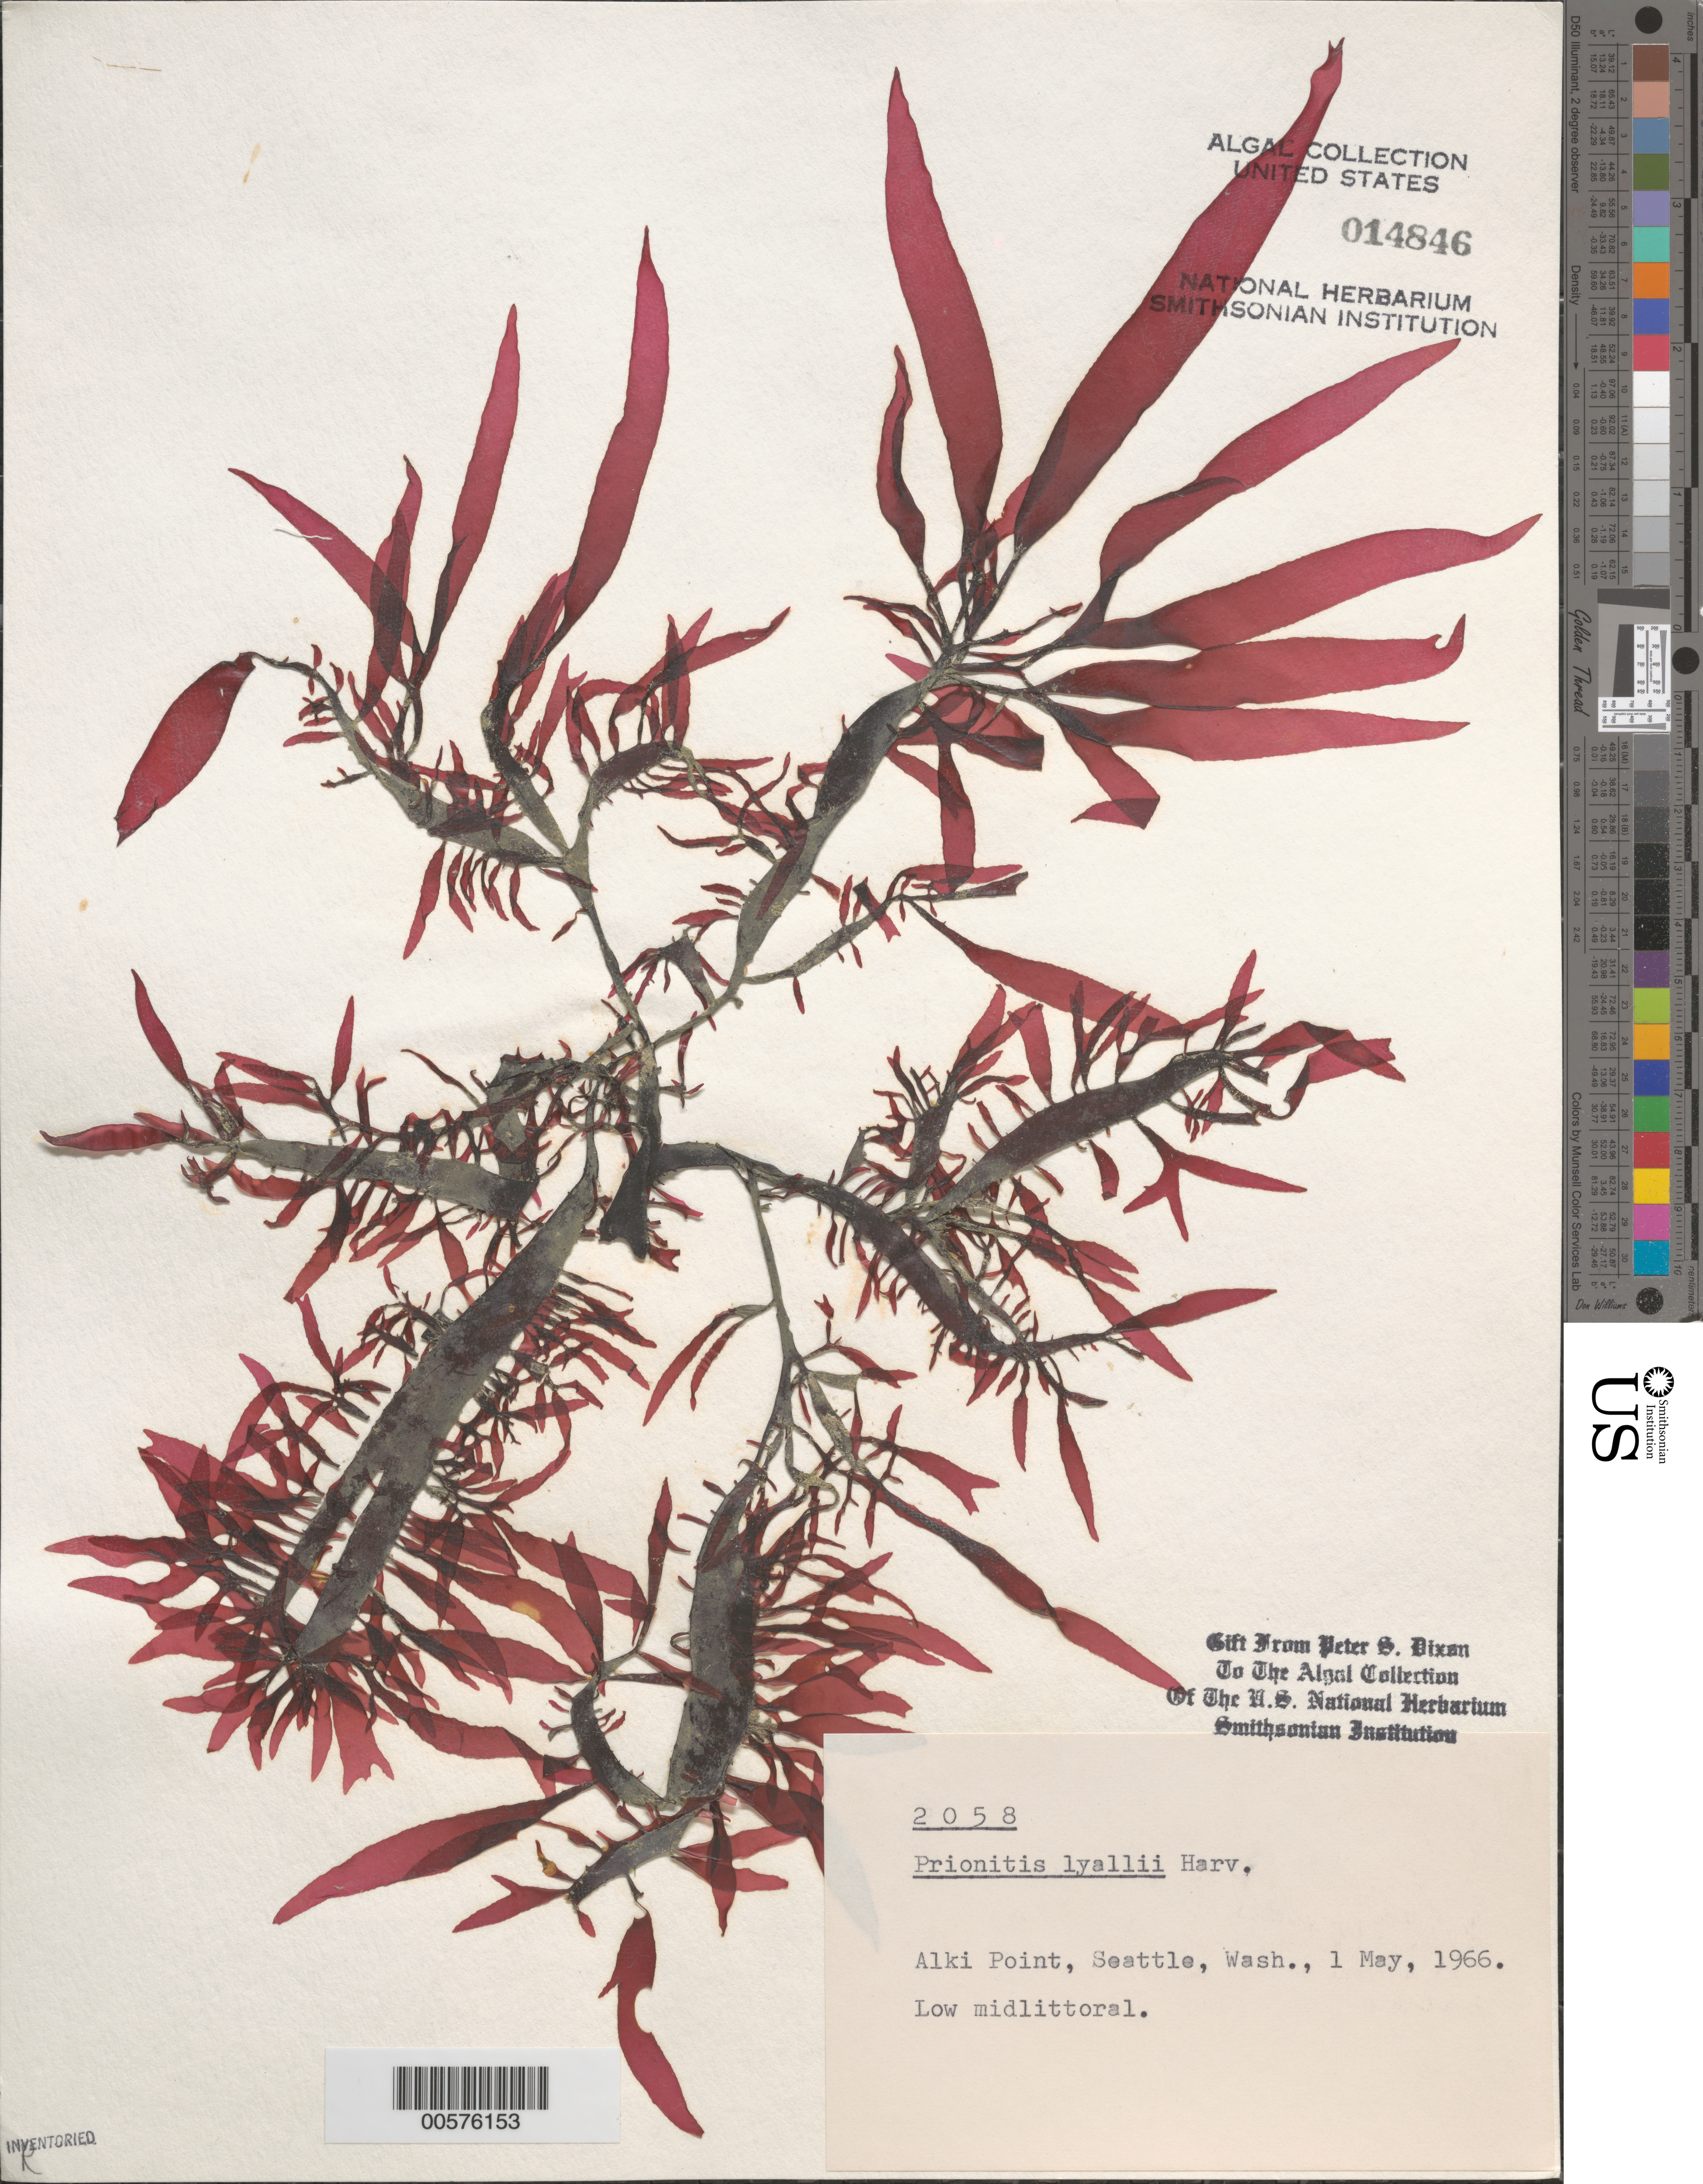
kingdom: Plantae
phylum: Rhodophyta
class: Florideophyceae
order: Cryptonemiales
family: Cryptonemiaceae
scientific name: Prionitis sternbergii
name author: (C. Agardh) J. Agardh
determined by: Algae name updating Project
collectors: P. S. Dixon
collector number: PSD 2058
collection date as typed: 01 May 1966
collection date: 1966-05-01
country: United States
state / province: Washington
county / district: King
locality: Alki Point, Seattle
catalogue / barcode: US 14846